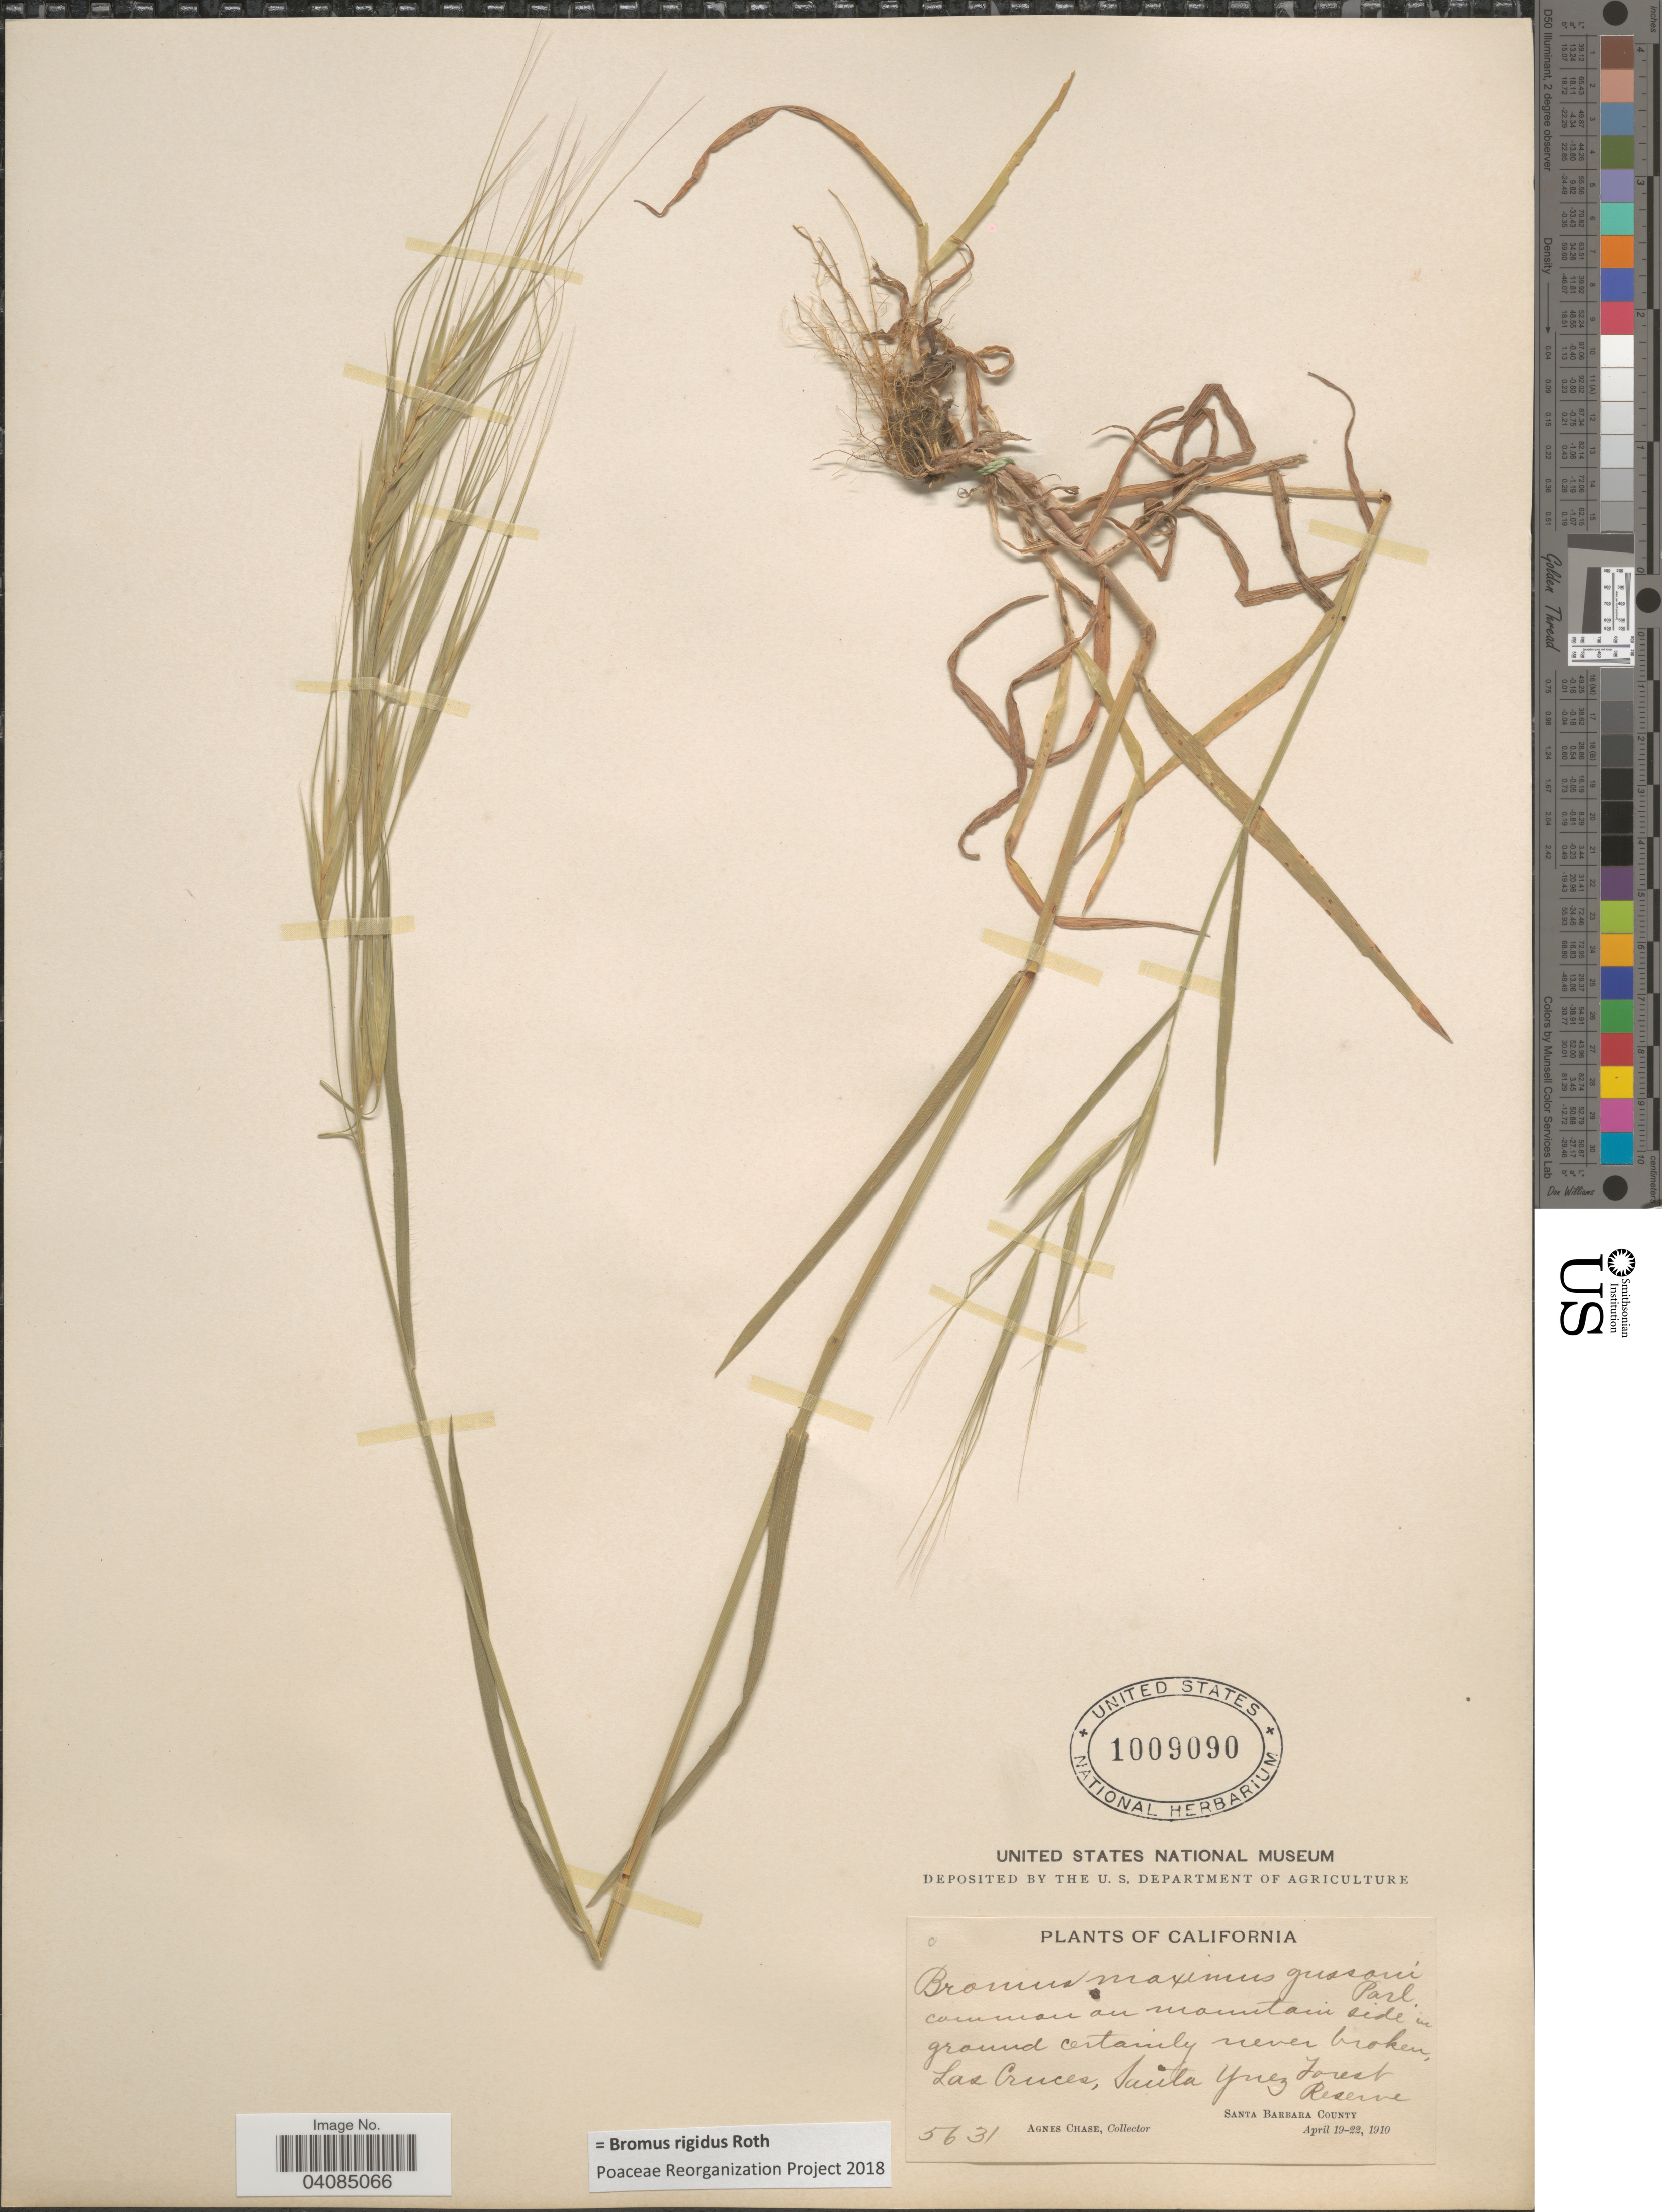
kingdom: Plantae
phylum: Tracheophyta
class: Liliopsida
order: Poales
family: Poaceae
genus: Bromus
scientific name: Bromus rigidus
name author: Roth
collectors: A. Chase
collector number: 5631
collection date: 1910-04-19/1910-04-22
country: United States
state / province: California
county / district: Santa Barbara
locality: Common on mountain side in ground certainly never broken. Las Cruces, Santa Ynez Forest Reserve. Santa Barbara County.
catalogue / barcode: US 1009090